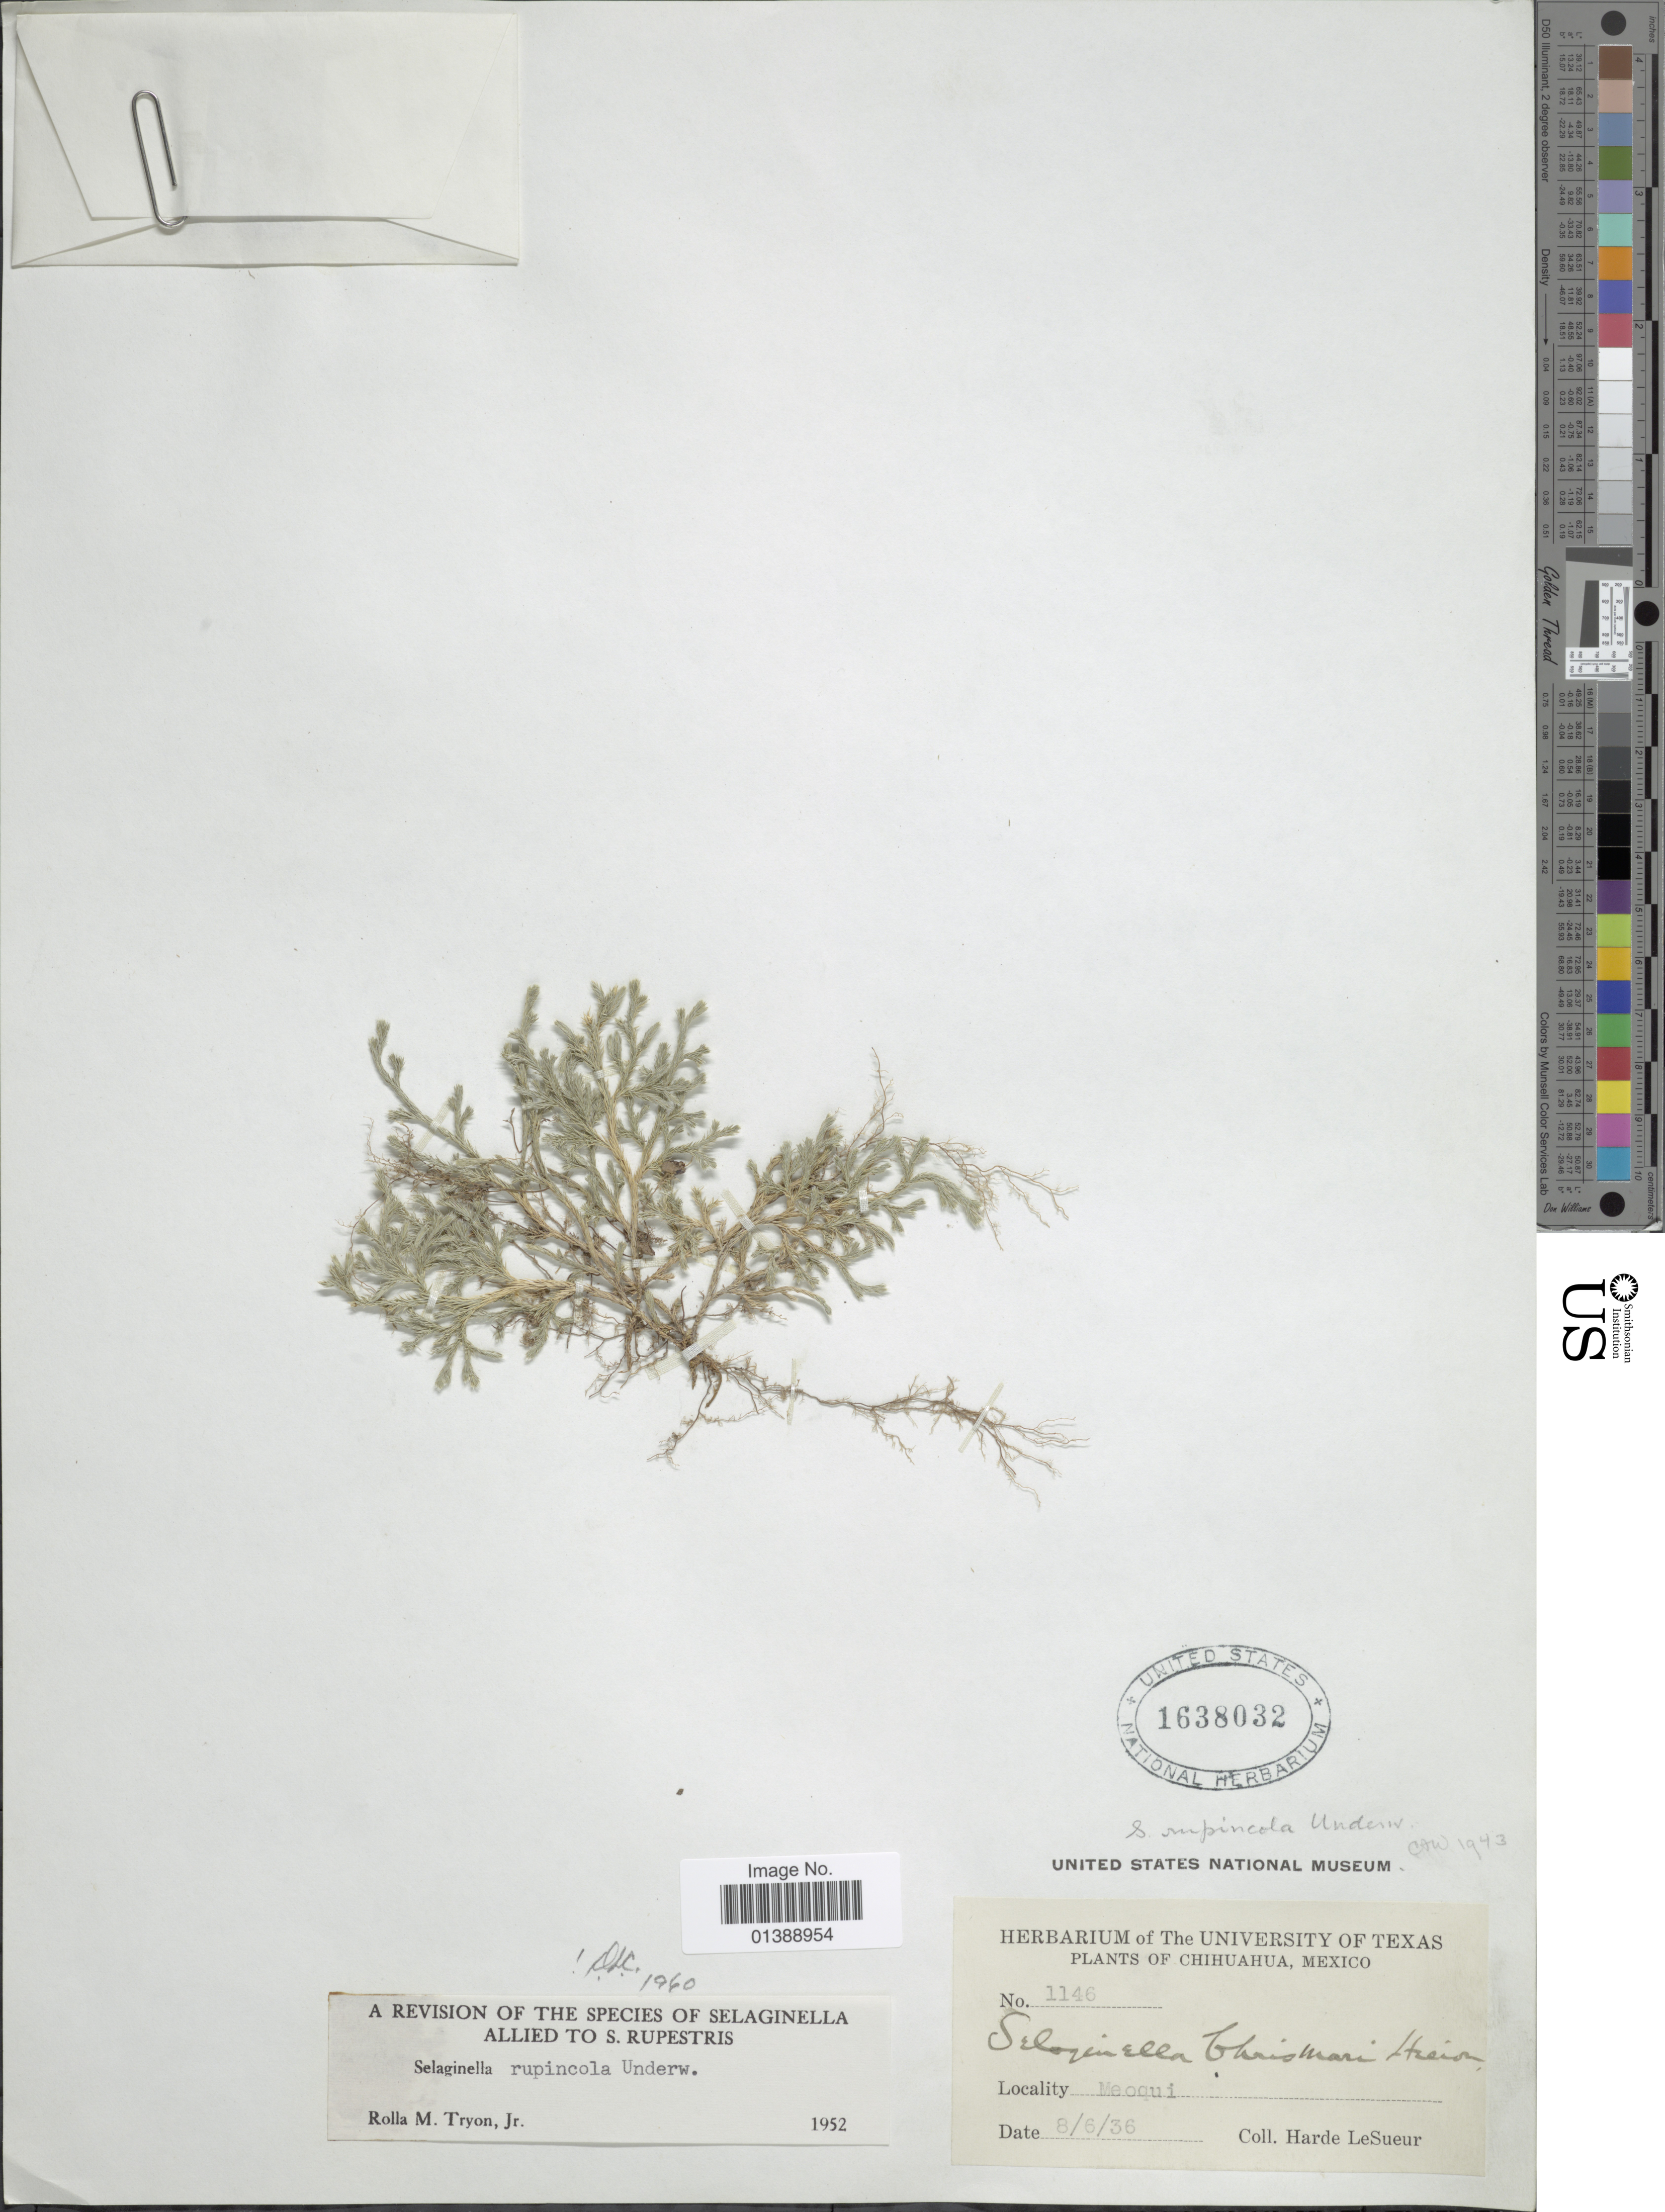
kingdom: Plantae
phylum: Tracheophyta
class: Lycopodiopsida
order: Selaginellales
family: Selaginellaceae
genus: Selaginella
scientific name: Selaginella rupincola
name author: Underw.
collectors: H. LeSueur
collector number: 1146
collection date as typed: Transcribed d/m/y: 8/6/36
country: Mexico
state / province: Chihuahua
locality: Meoqui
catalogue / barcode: US 1638032